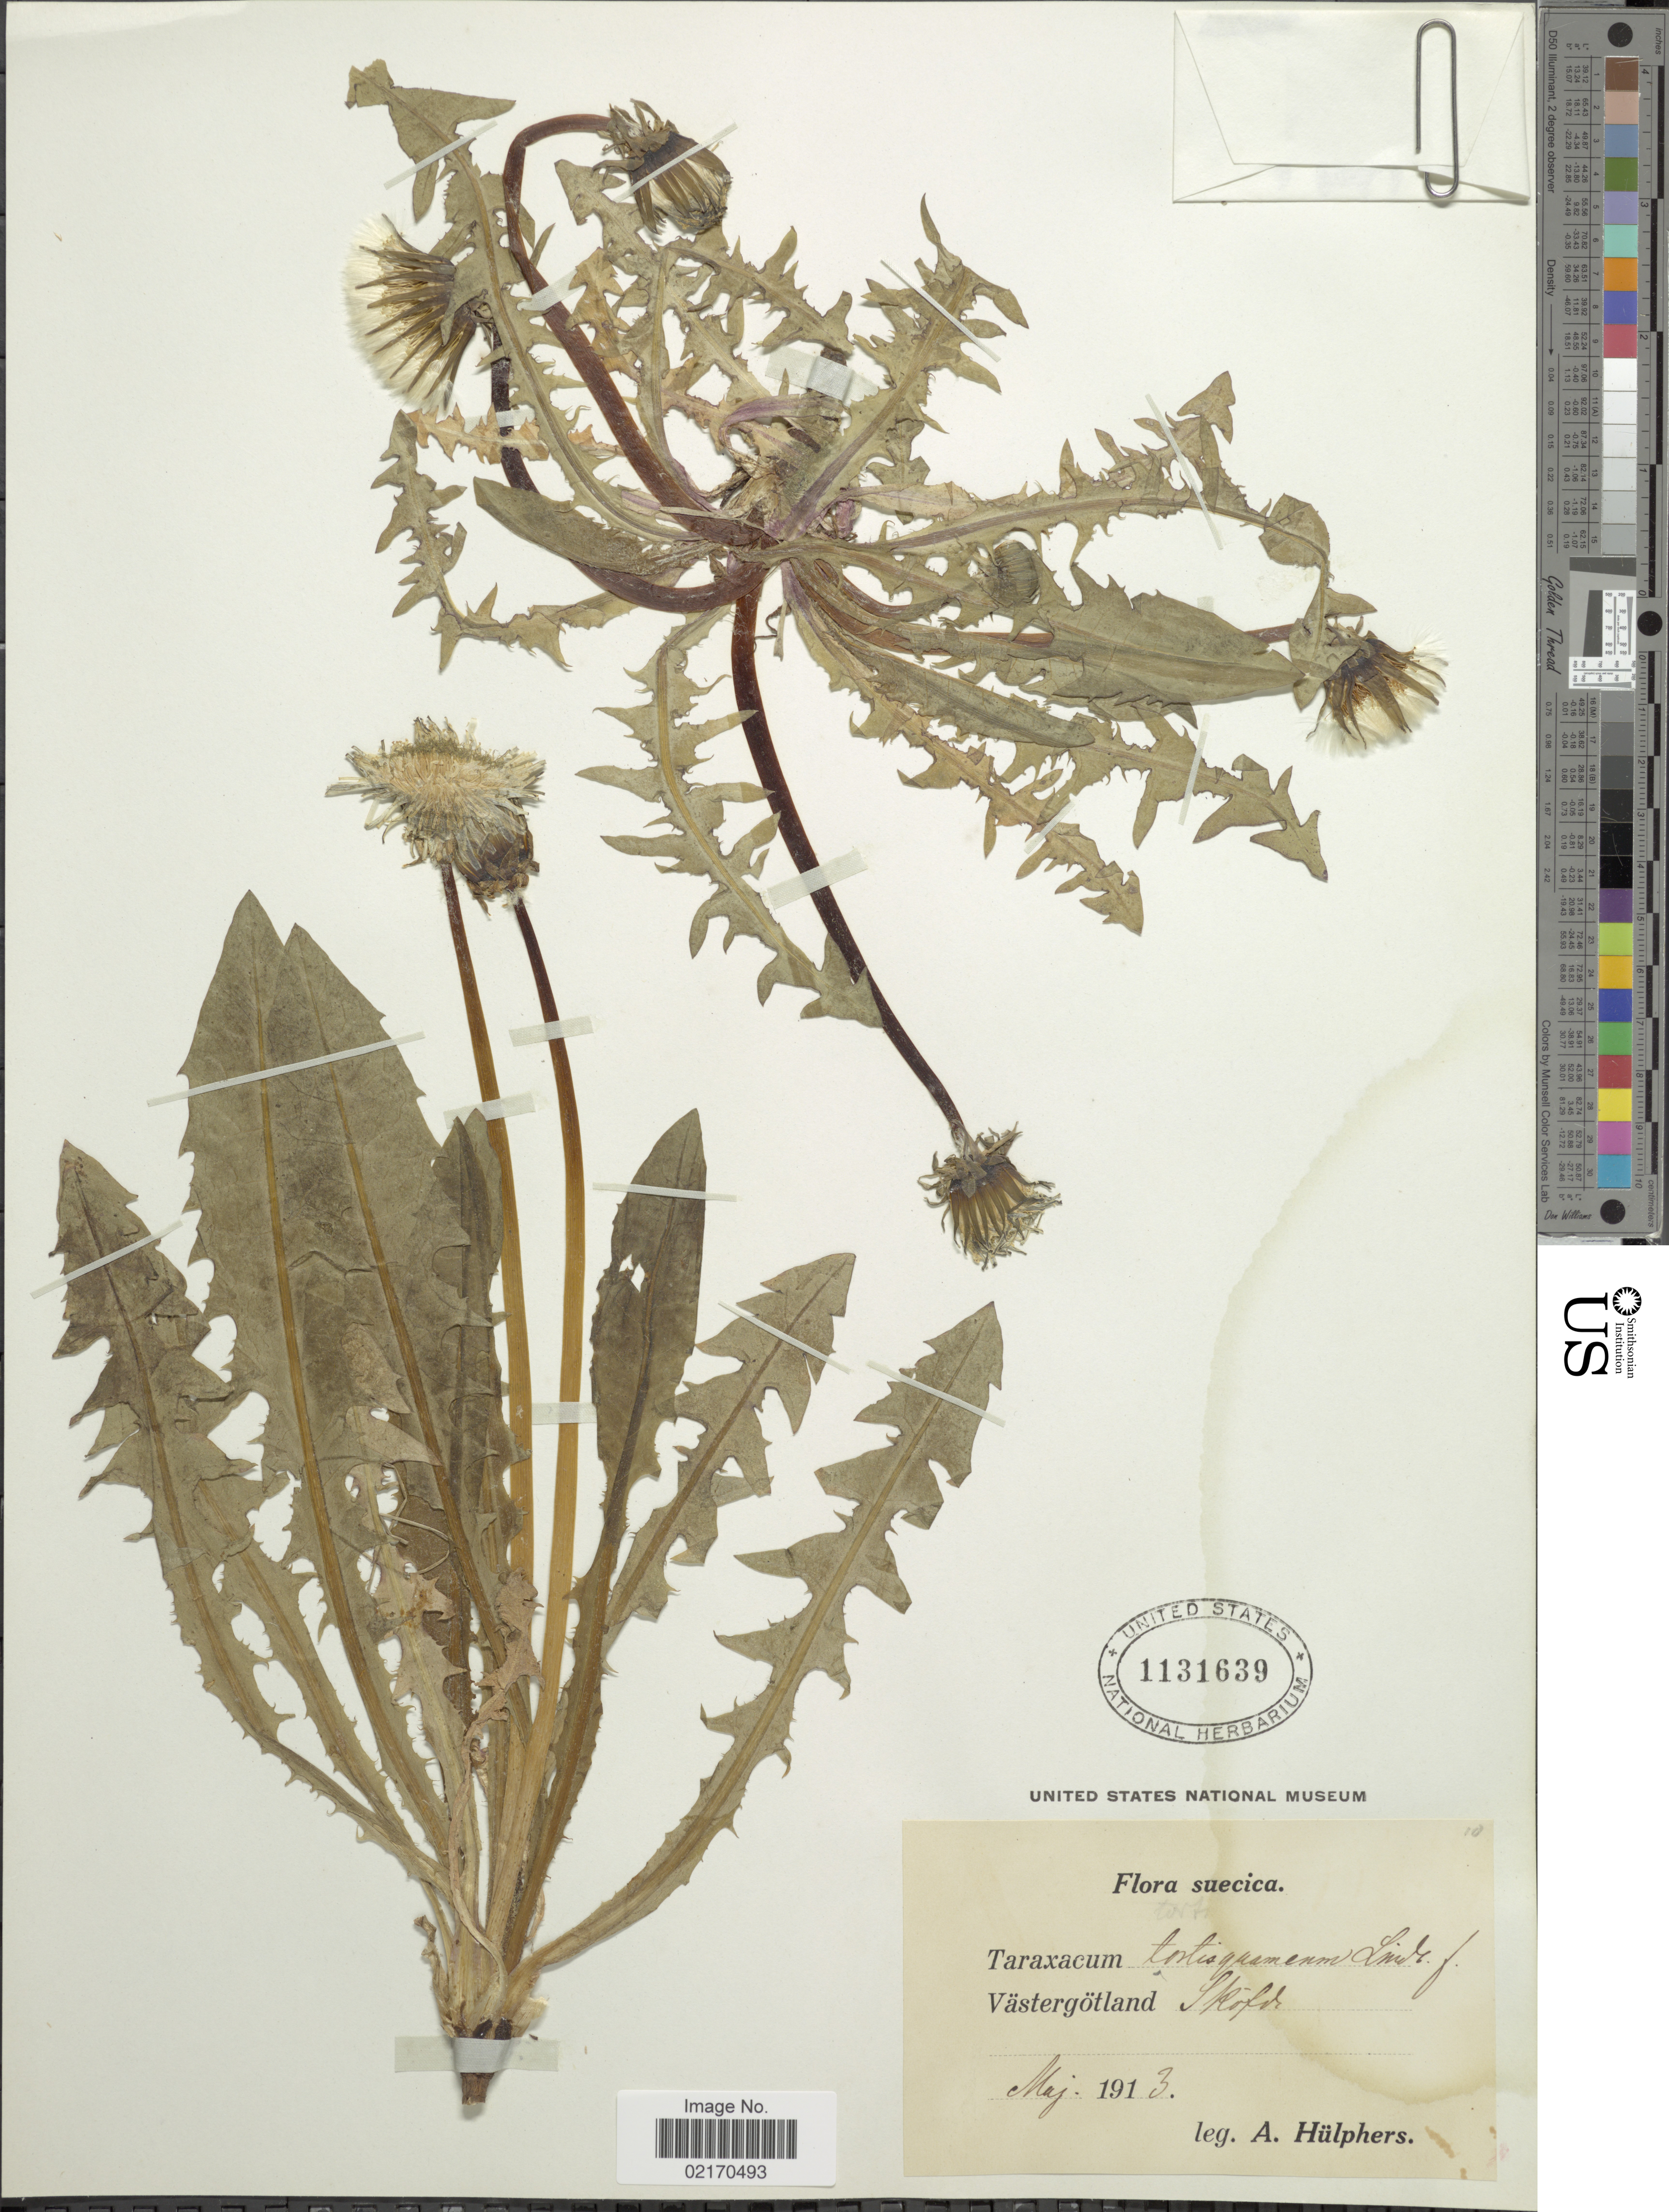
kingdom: Plantae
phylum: Tracheophyta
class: Magnoliopsida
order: Asterales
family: Asteraceae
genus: Taraxacum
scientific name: Taraxacum sp.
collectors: A. Hülphers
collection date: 1913-05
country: Sweden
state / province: Västra Götaland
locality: Suecica, Vastergotland, Skofde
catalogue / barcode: US 1131639